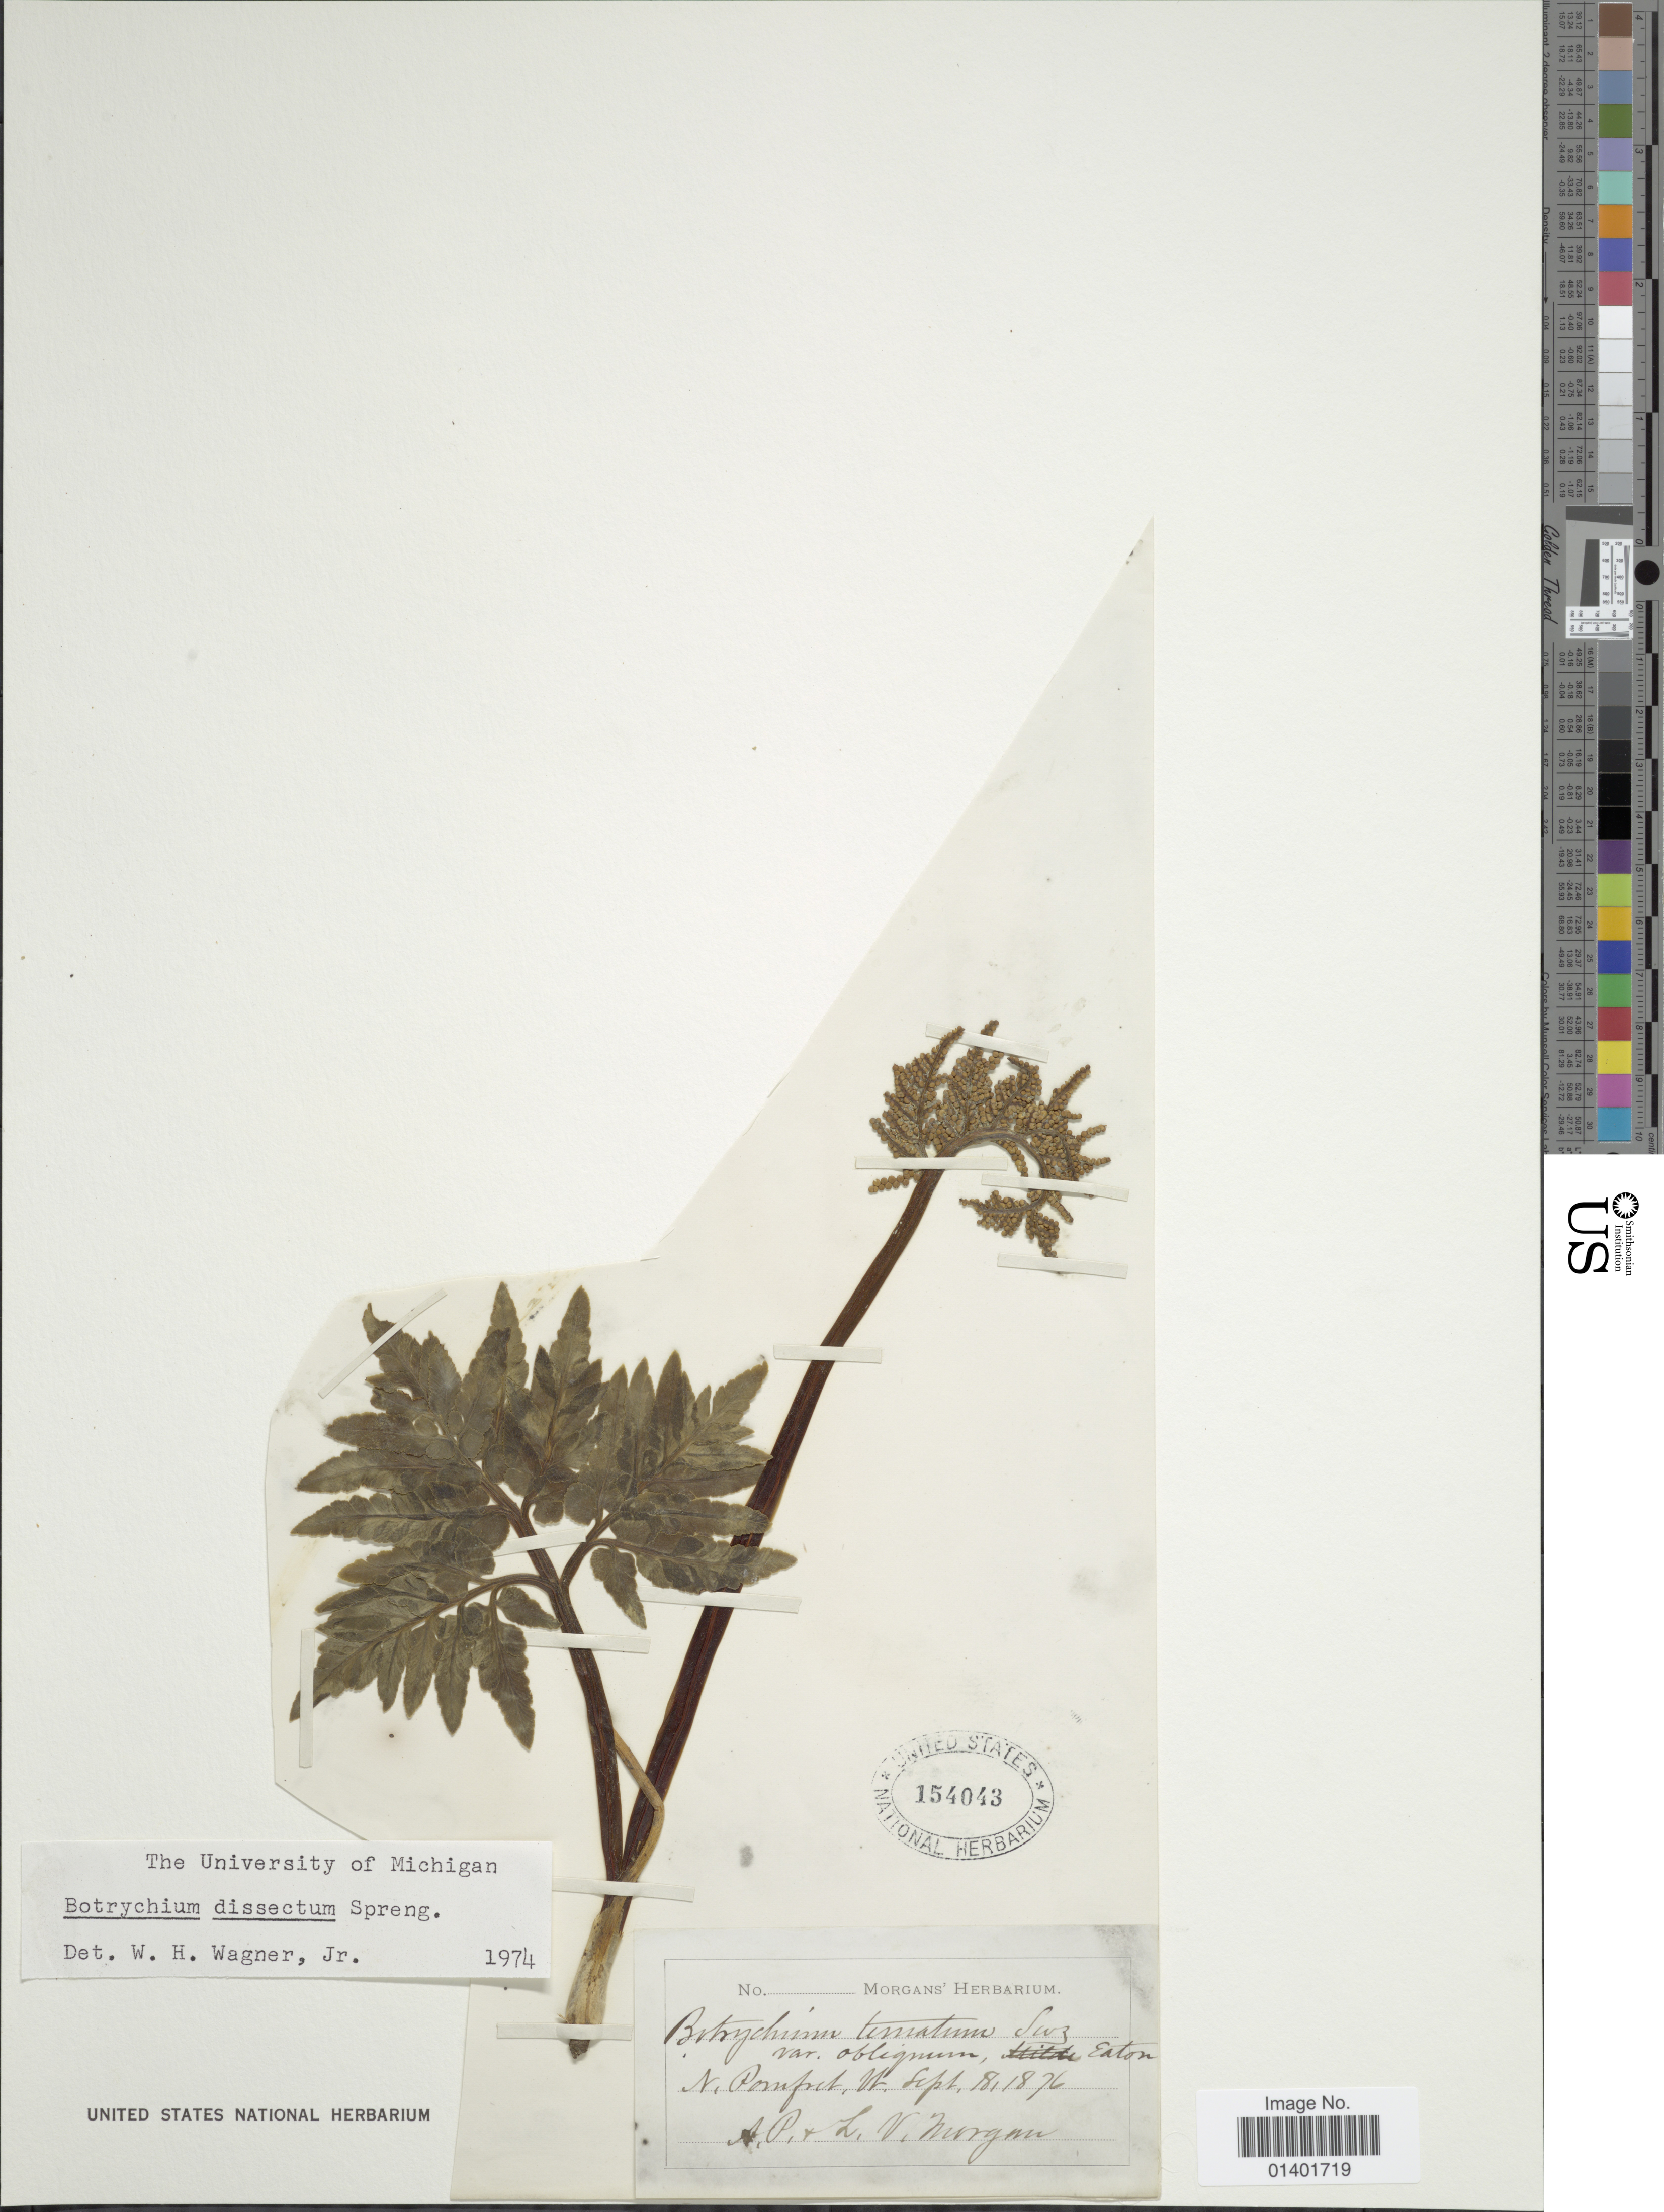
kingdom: Plantae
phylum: Tracheophyta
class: Polypodiopsida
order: Ophioglossales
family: Ophioglossaceae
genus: Botrychium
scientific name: Botrychium dissectum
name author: Spreng.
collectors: A. Morgan & L. Morgan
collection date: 1876-09-18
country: United States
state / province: Vermont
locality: N. Pomfret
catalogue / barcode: US 154043